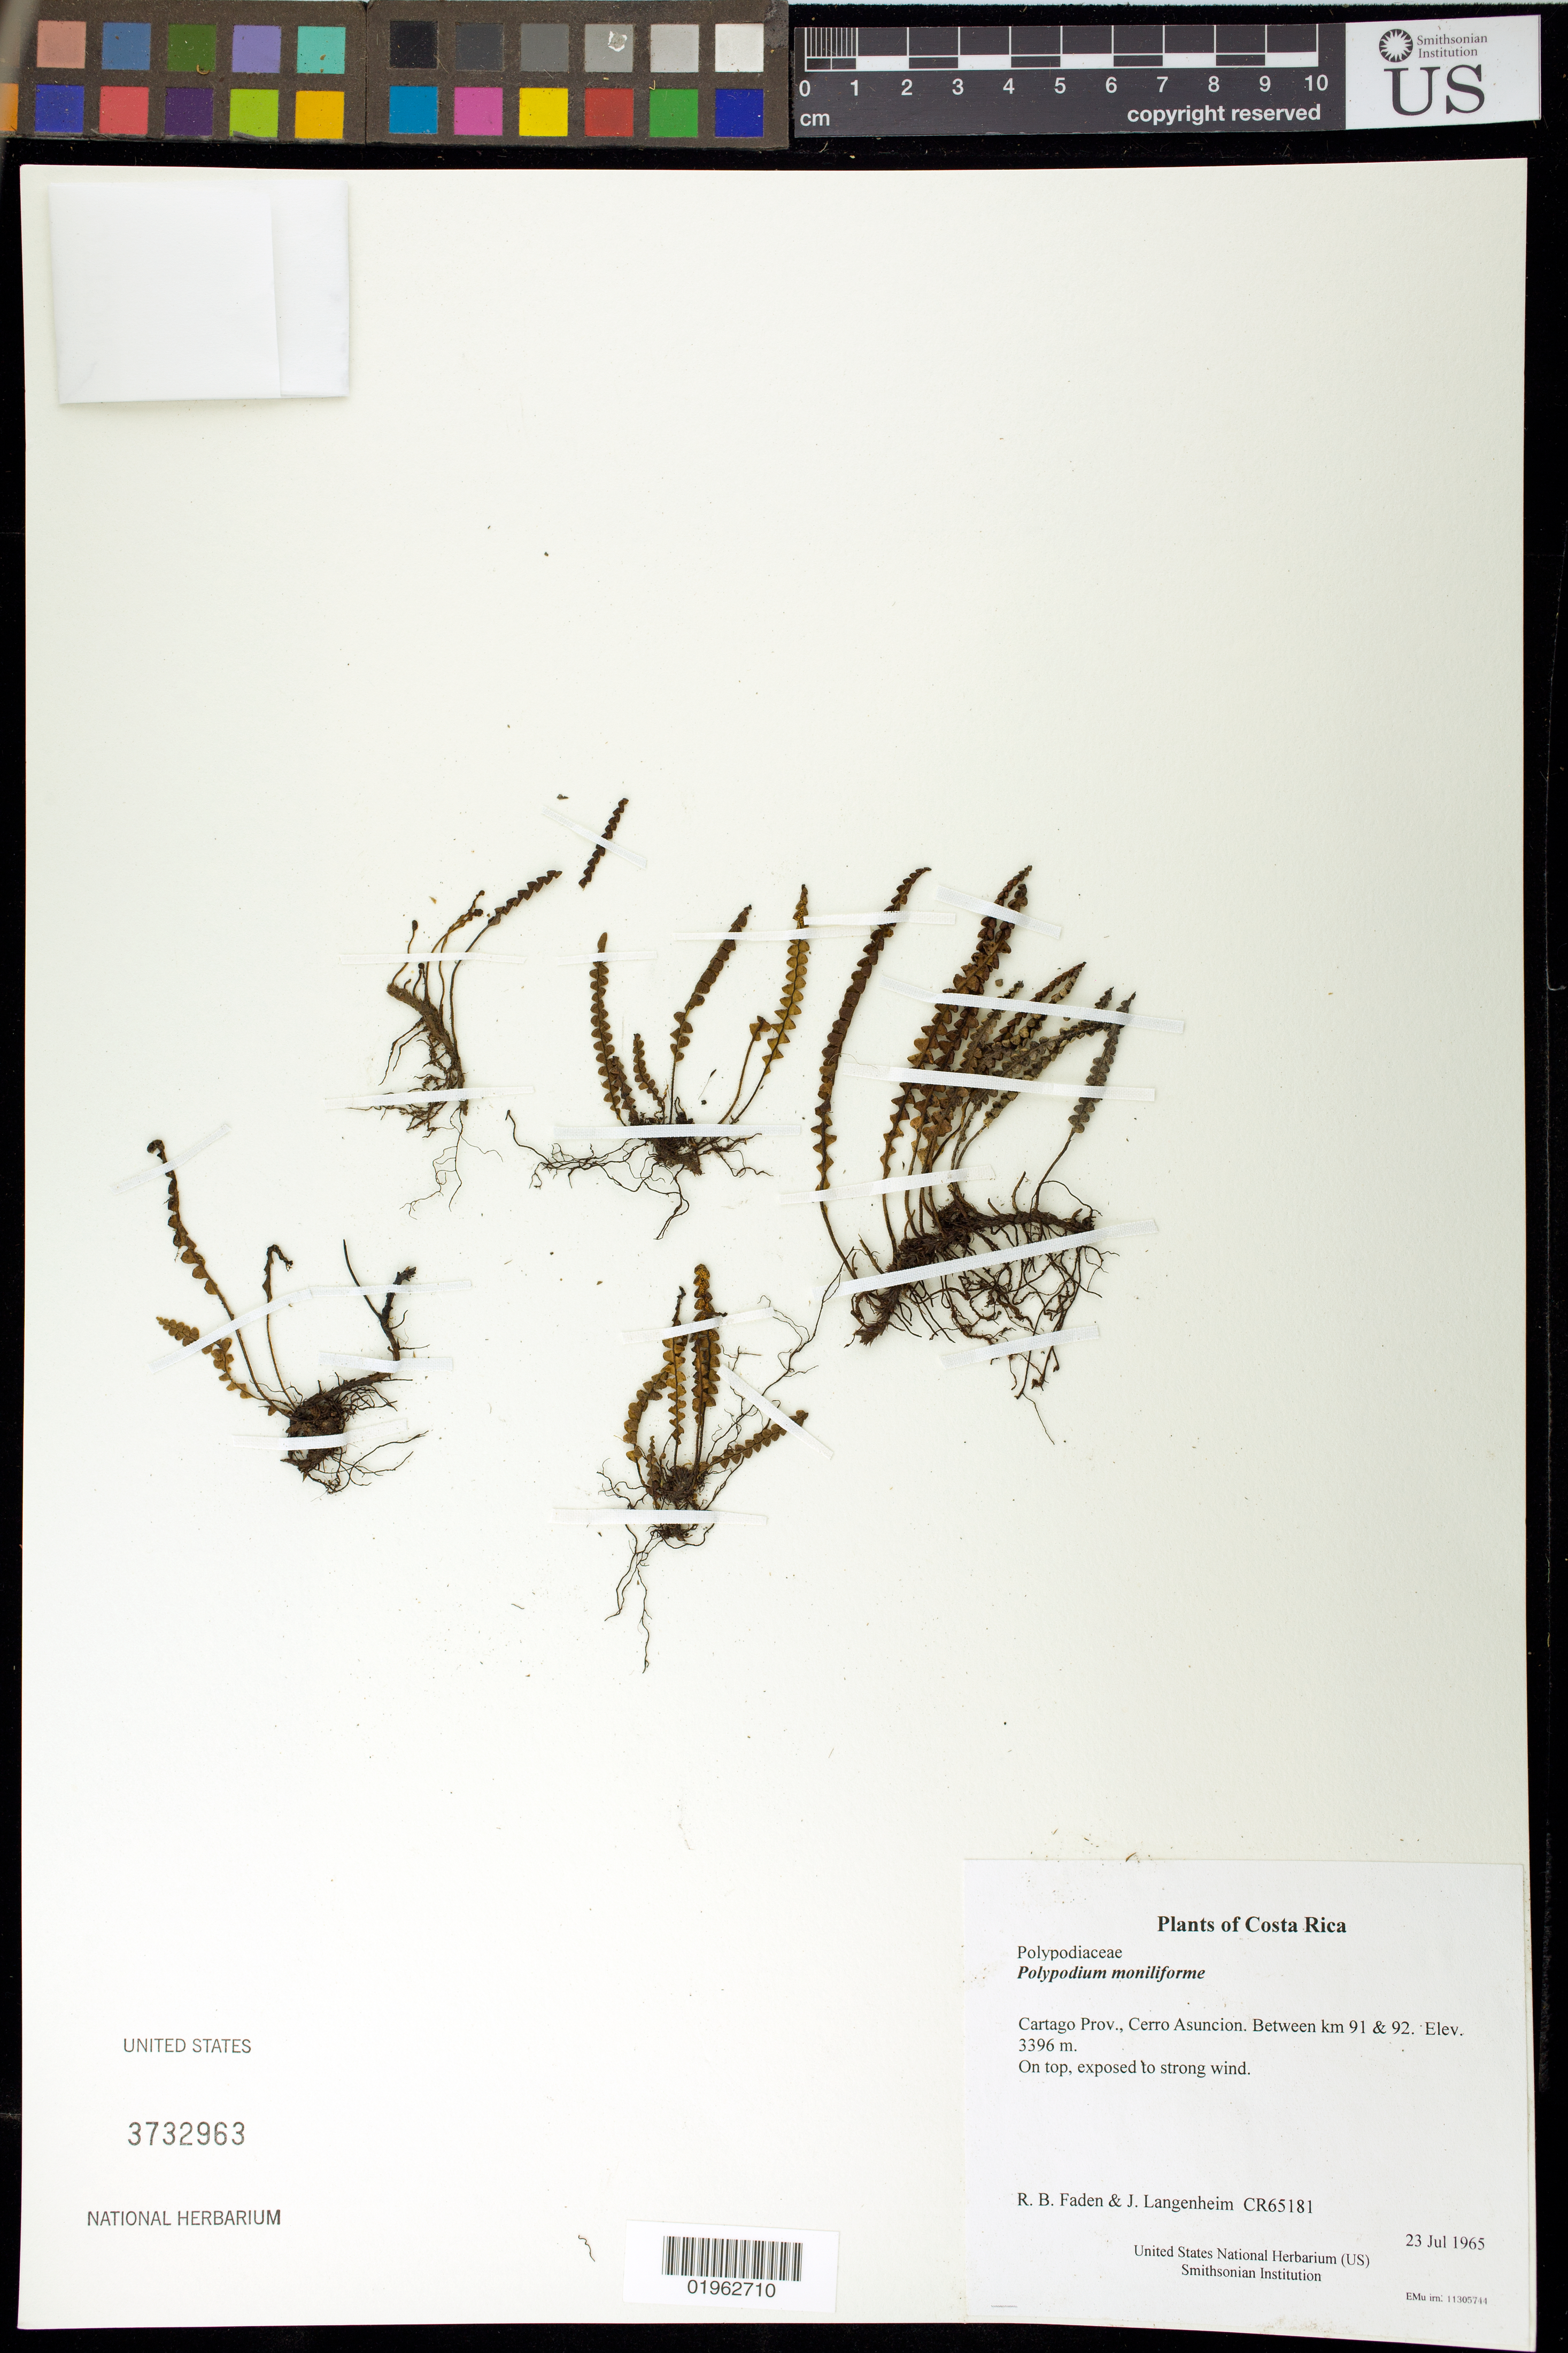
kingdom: Plantae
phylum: Tracheophyta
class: Polypodiopsida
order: Polypodiales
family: Polypodiaceae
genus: Melpomene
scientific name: Melpomene moniliformis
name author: (Lag. ex Sw.) A.R. Sm. & R.C. Moran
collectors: R. B. Faden & J. Langenheim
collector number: CR65181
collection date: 1965-07-23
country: Costa Rica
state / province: Cartago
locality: Cerro Asuncion. Between km 91 & 92.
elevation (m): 3396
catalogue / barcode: US 3732963